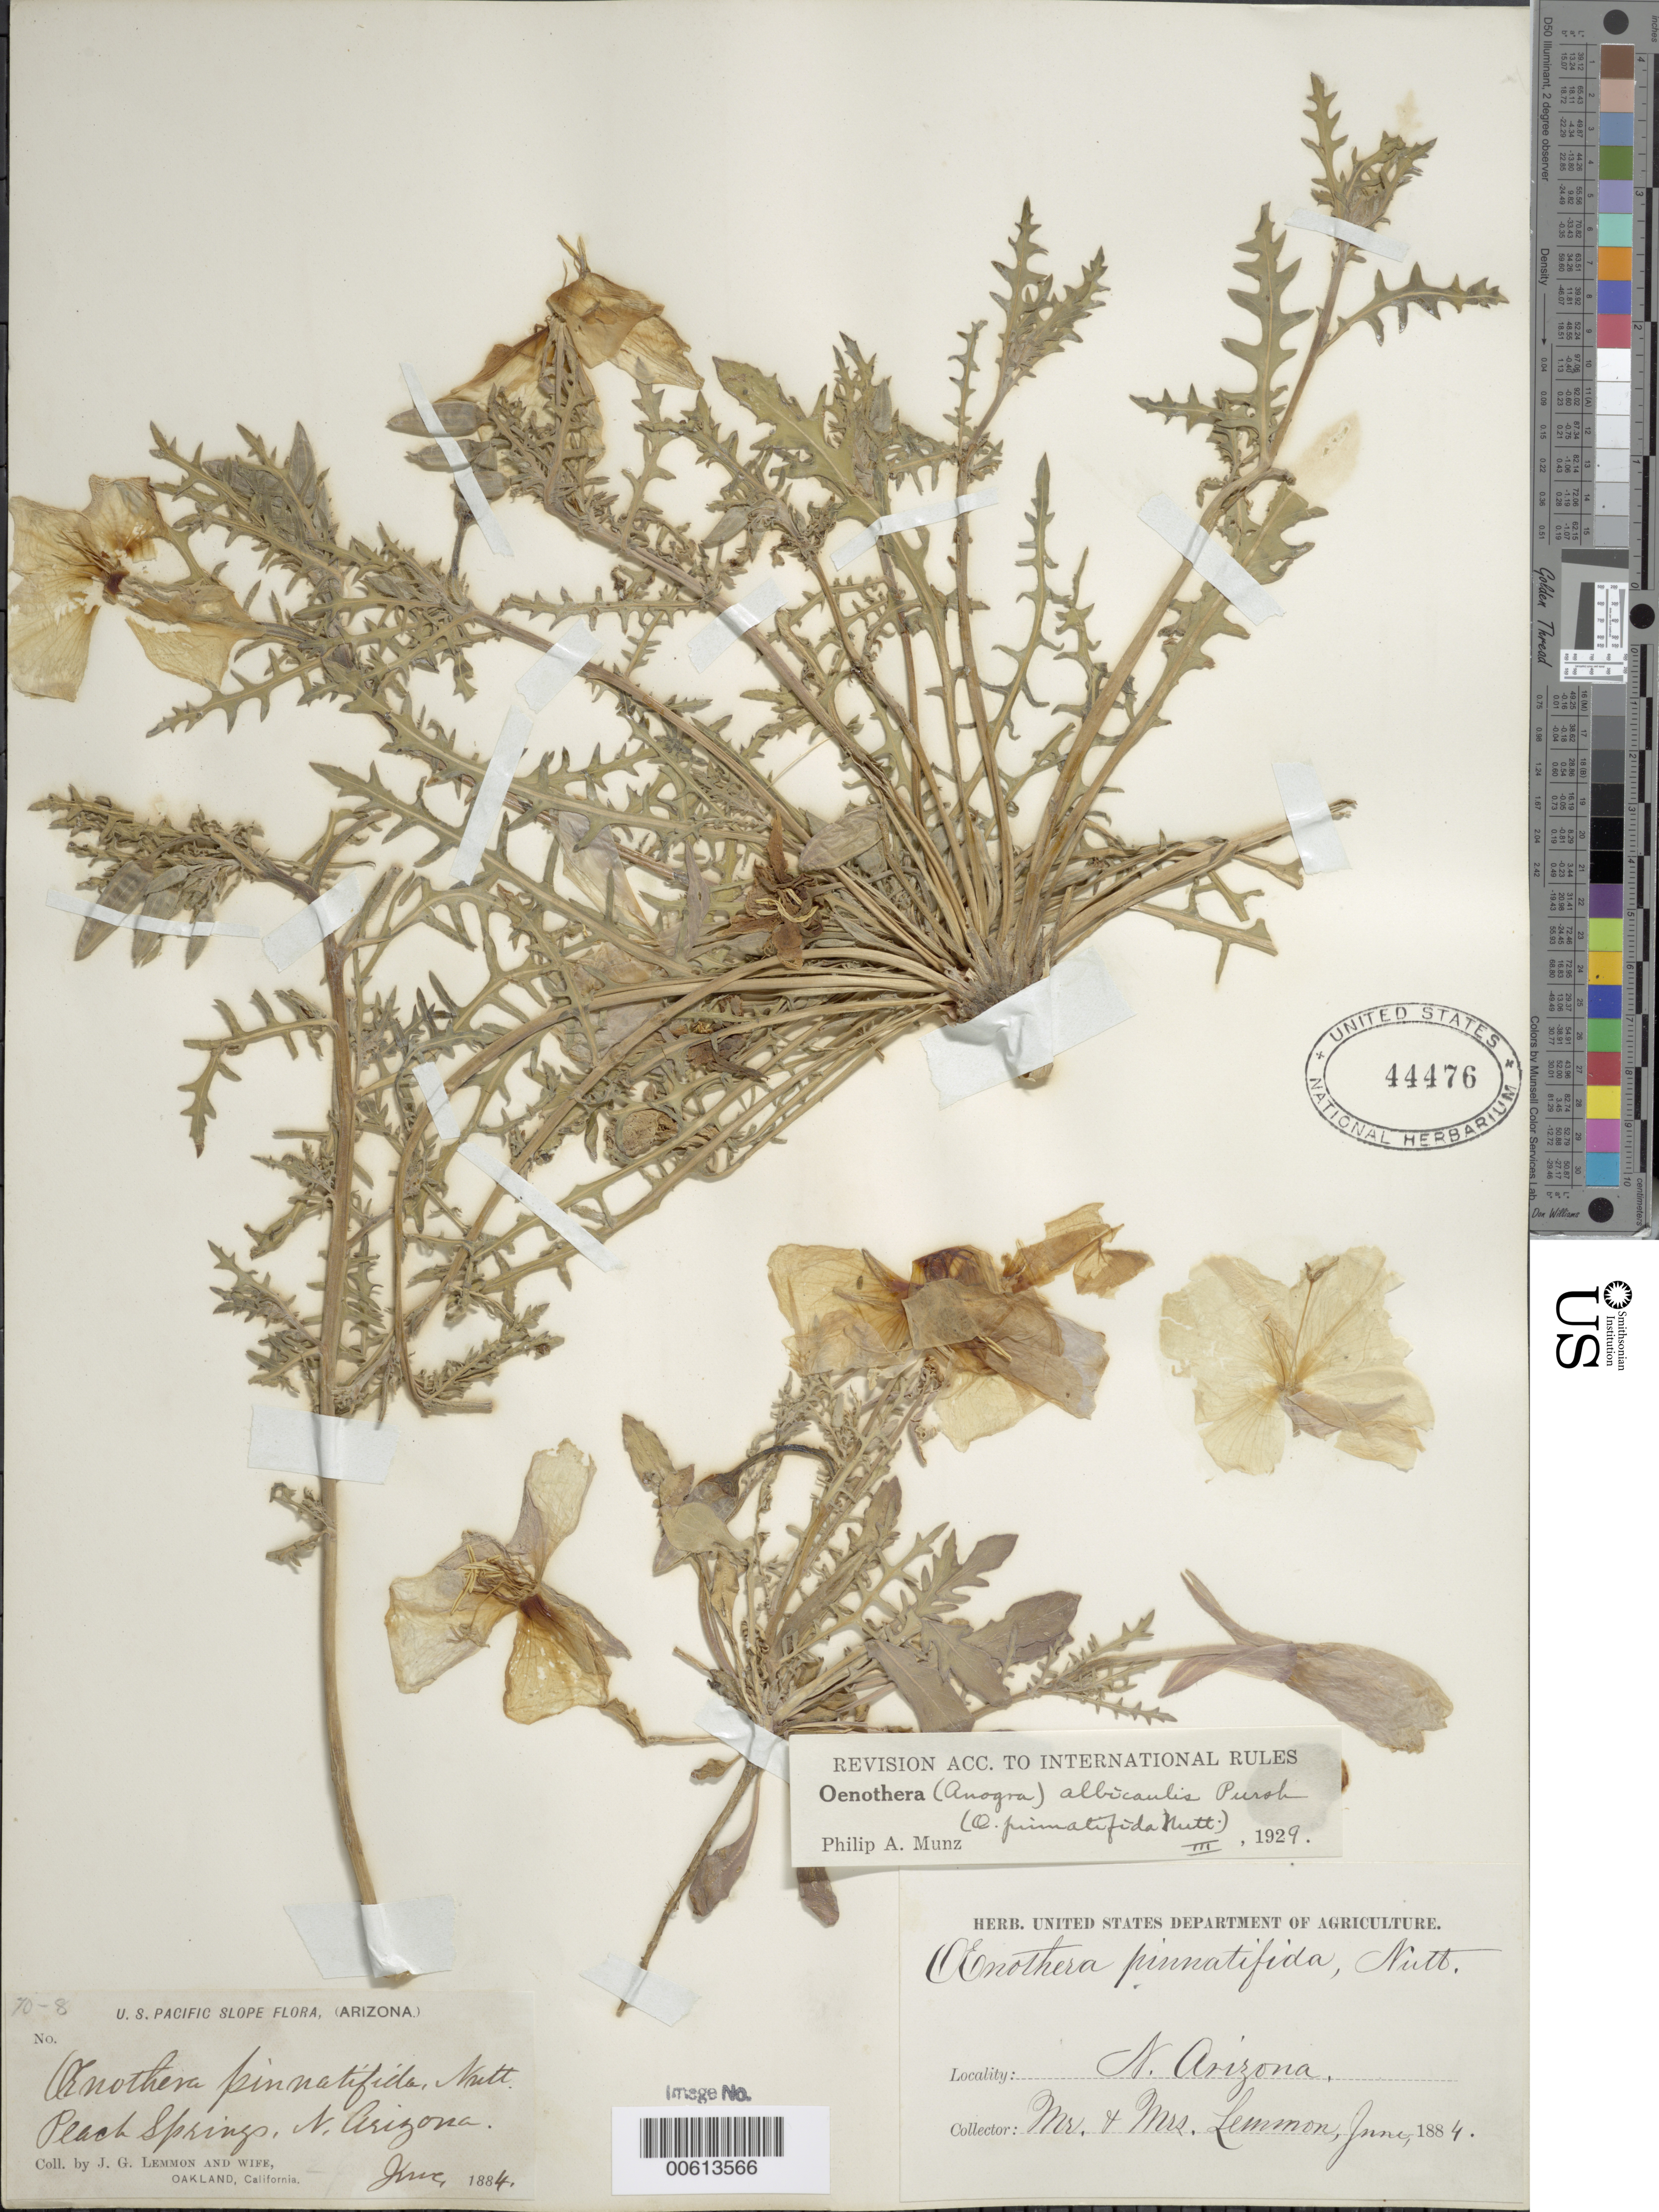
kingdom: Plantae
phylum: Tracheophyta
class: Magnoliopsida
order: Myrtales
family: Onagraceae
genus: Oenothera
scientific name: Oenothera albicaulis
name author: Pursh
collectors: J. G. Lemmon & J. Lemmon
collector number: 10-8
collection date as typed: Jun 1884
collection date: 1884-06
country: United States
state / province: Arizona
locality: Peach Springs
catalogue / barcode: US 44476